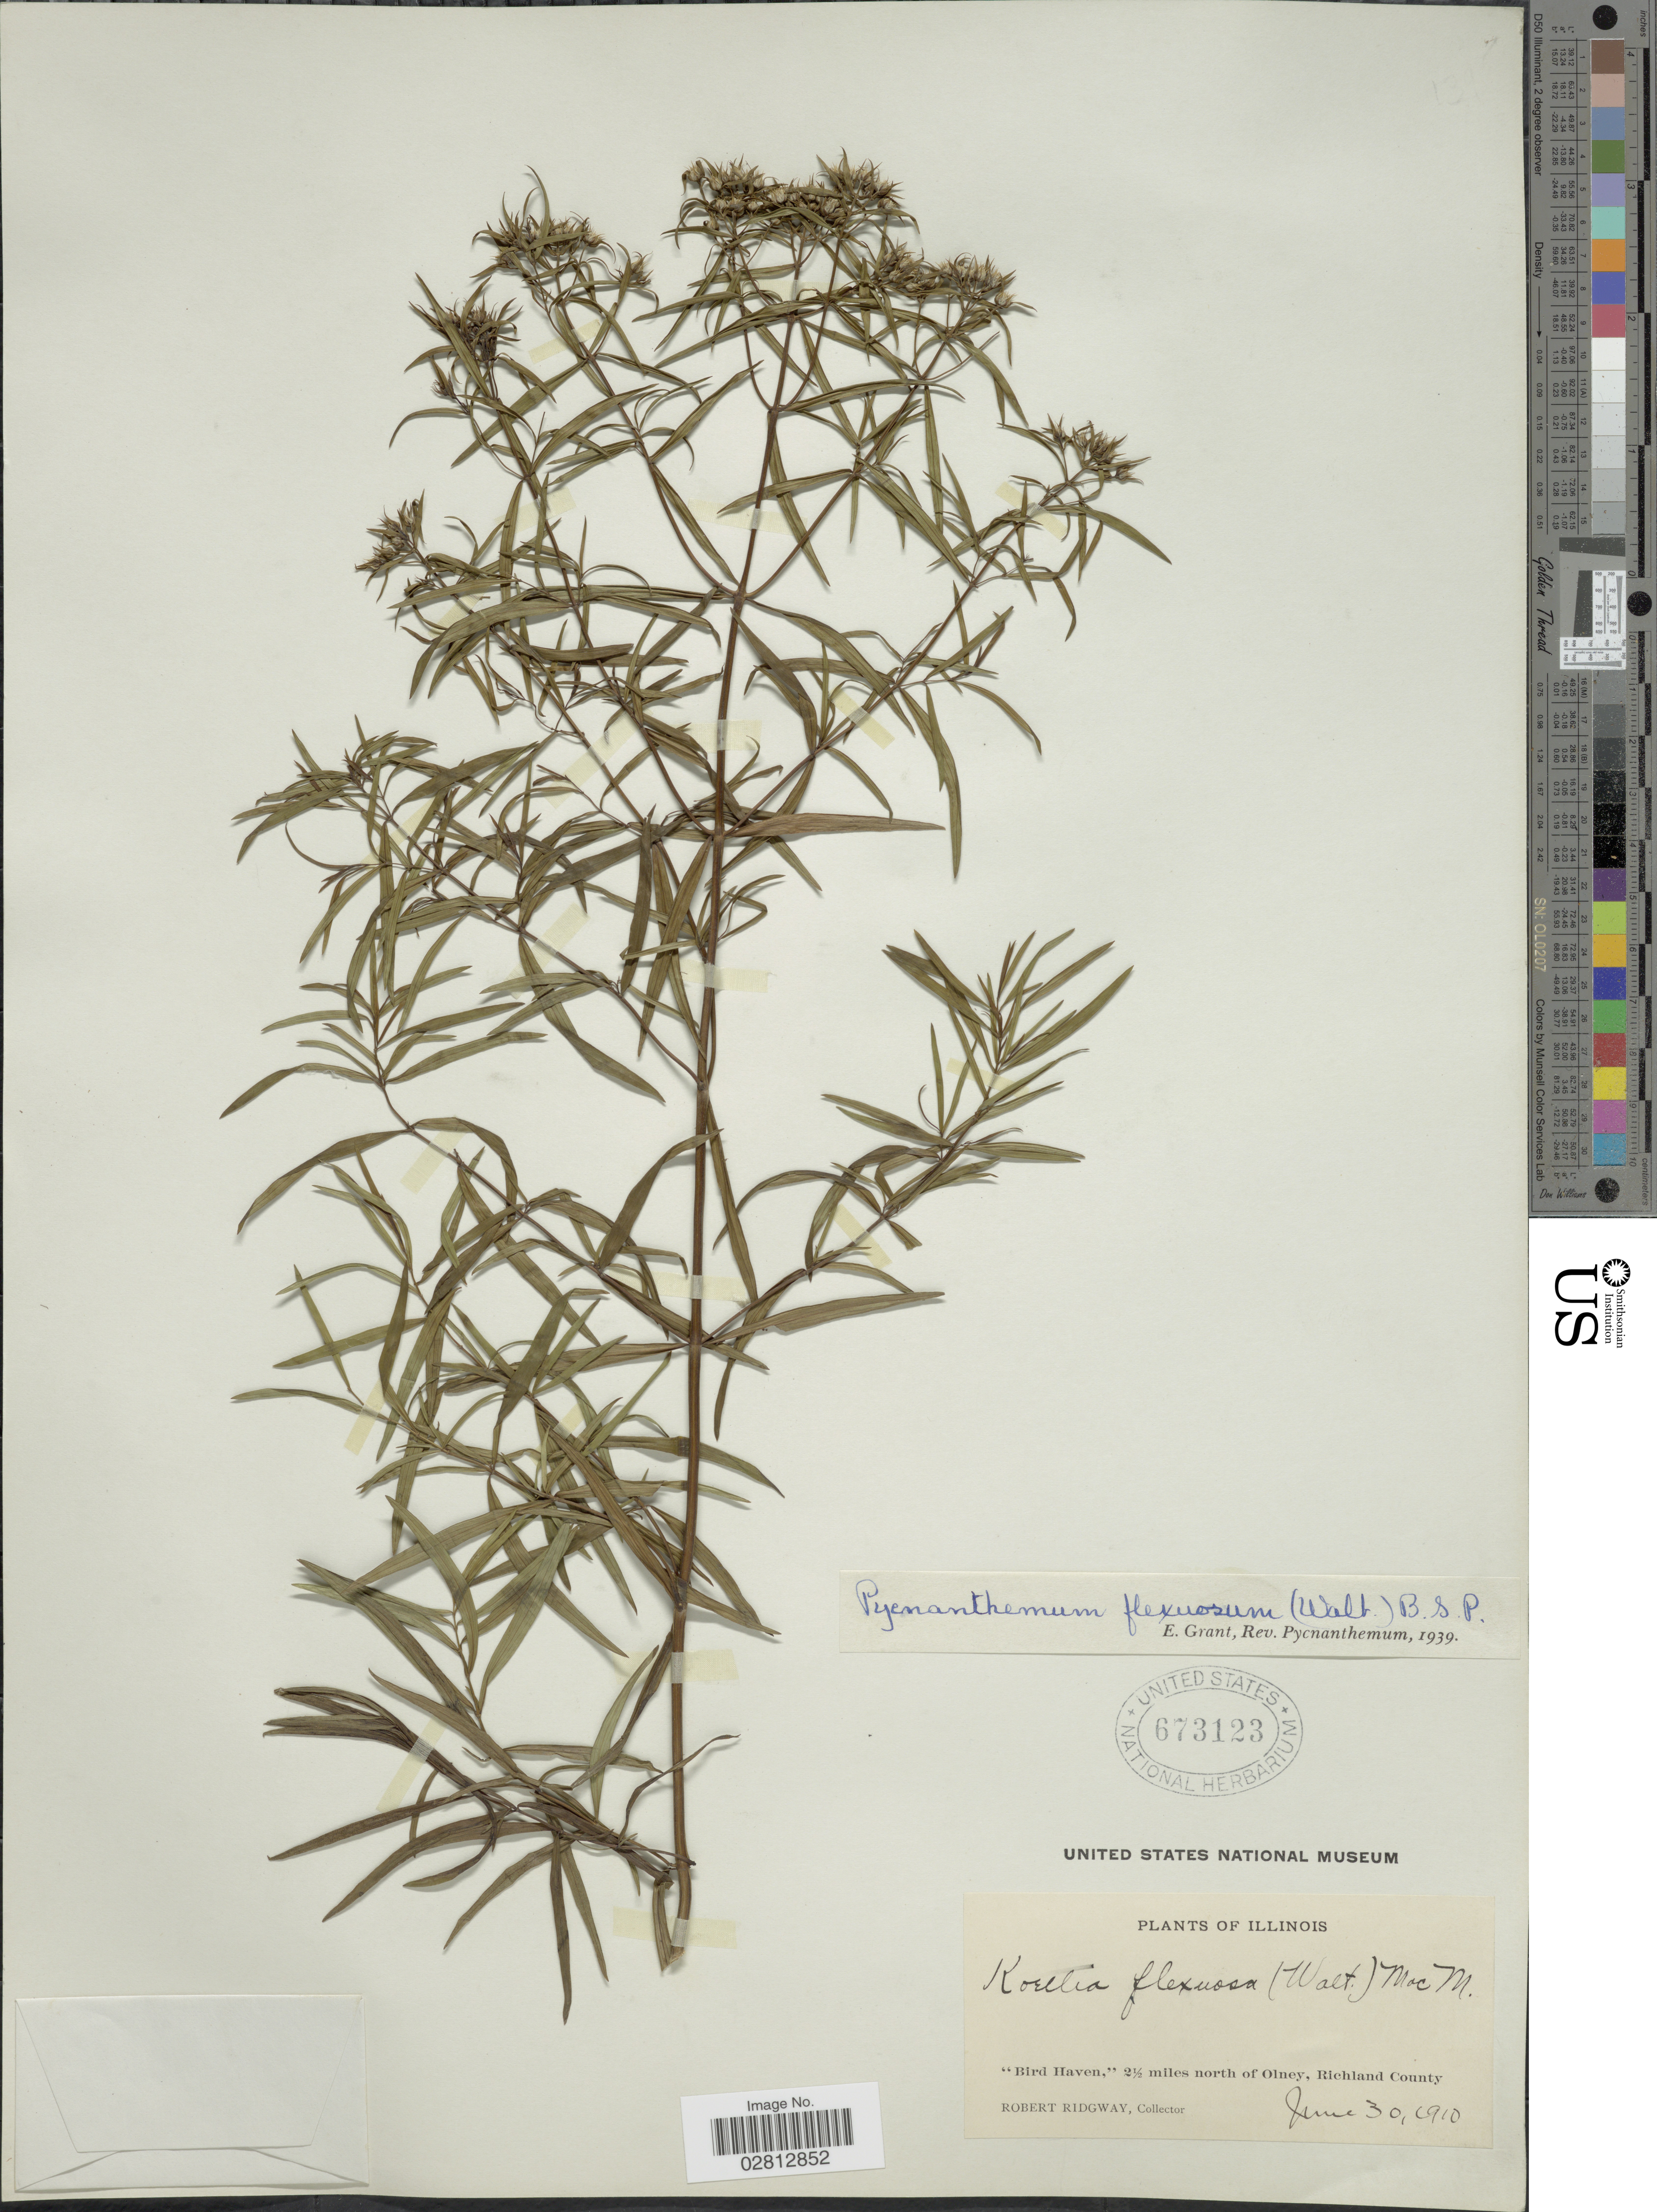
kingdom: Plantae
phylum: Tracheophyta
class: Magnoliopsida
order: Lamiales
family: Lamiaceae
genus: Pycnanthemum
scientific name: Pycnanthemum tenuifolium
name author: Schrad.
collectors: R. Ridgway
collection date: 1910-06-30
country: United States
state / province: Illinois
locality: Bird Haven,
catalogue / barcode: US 673123